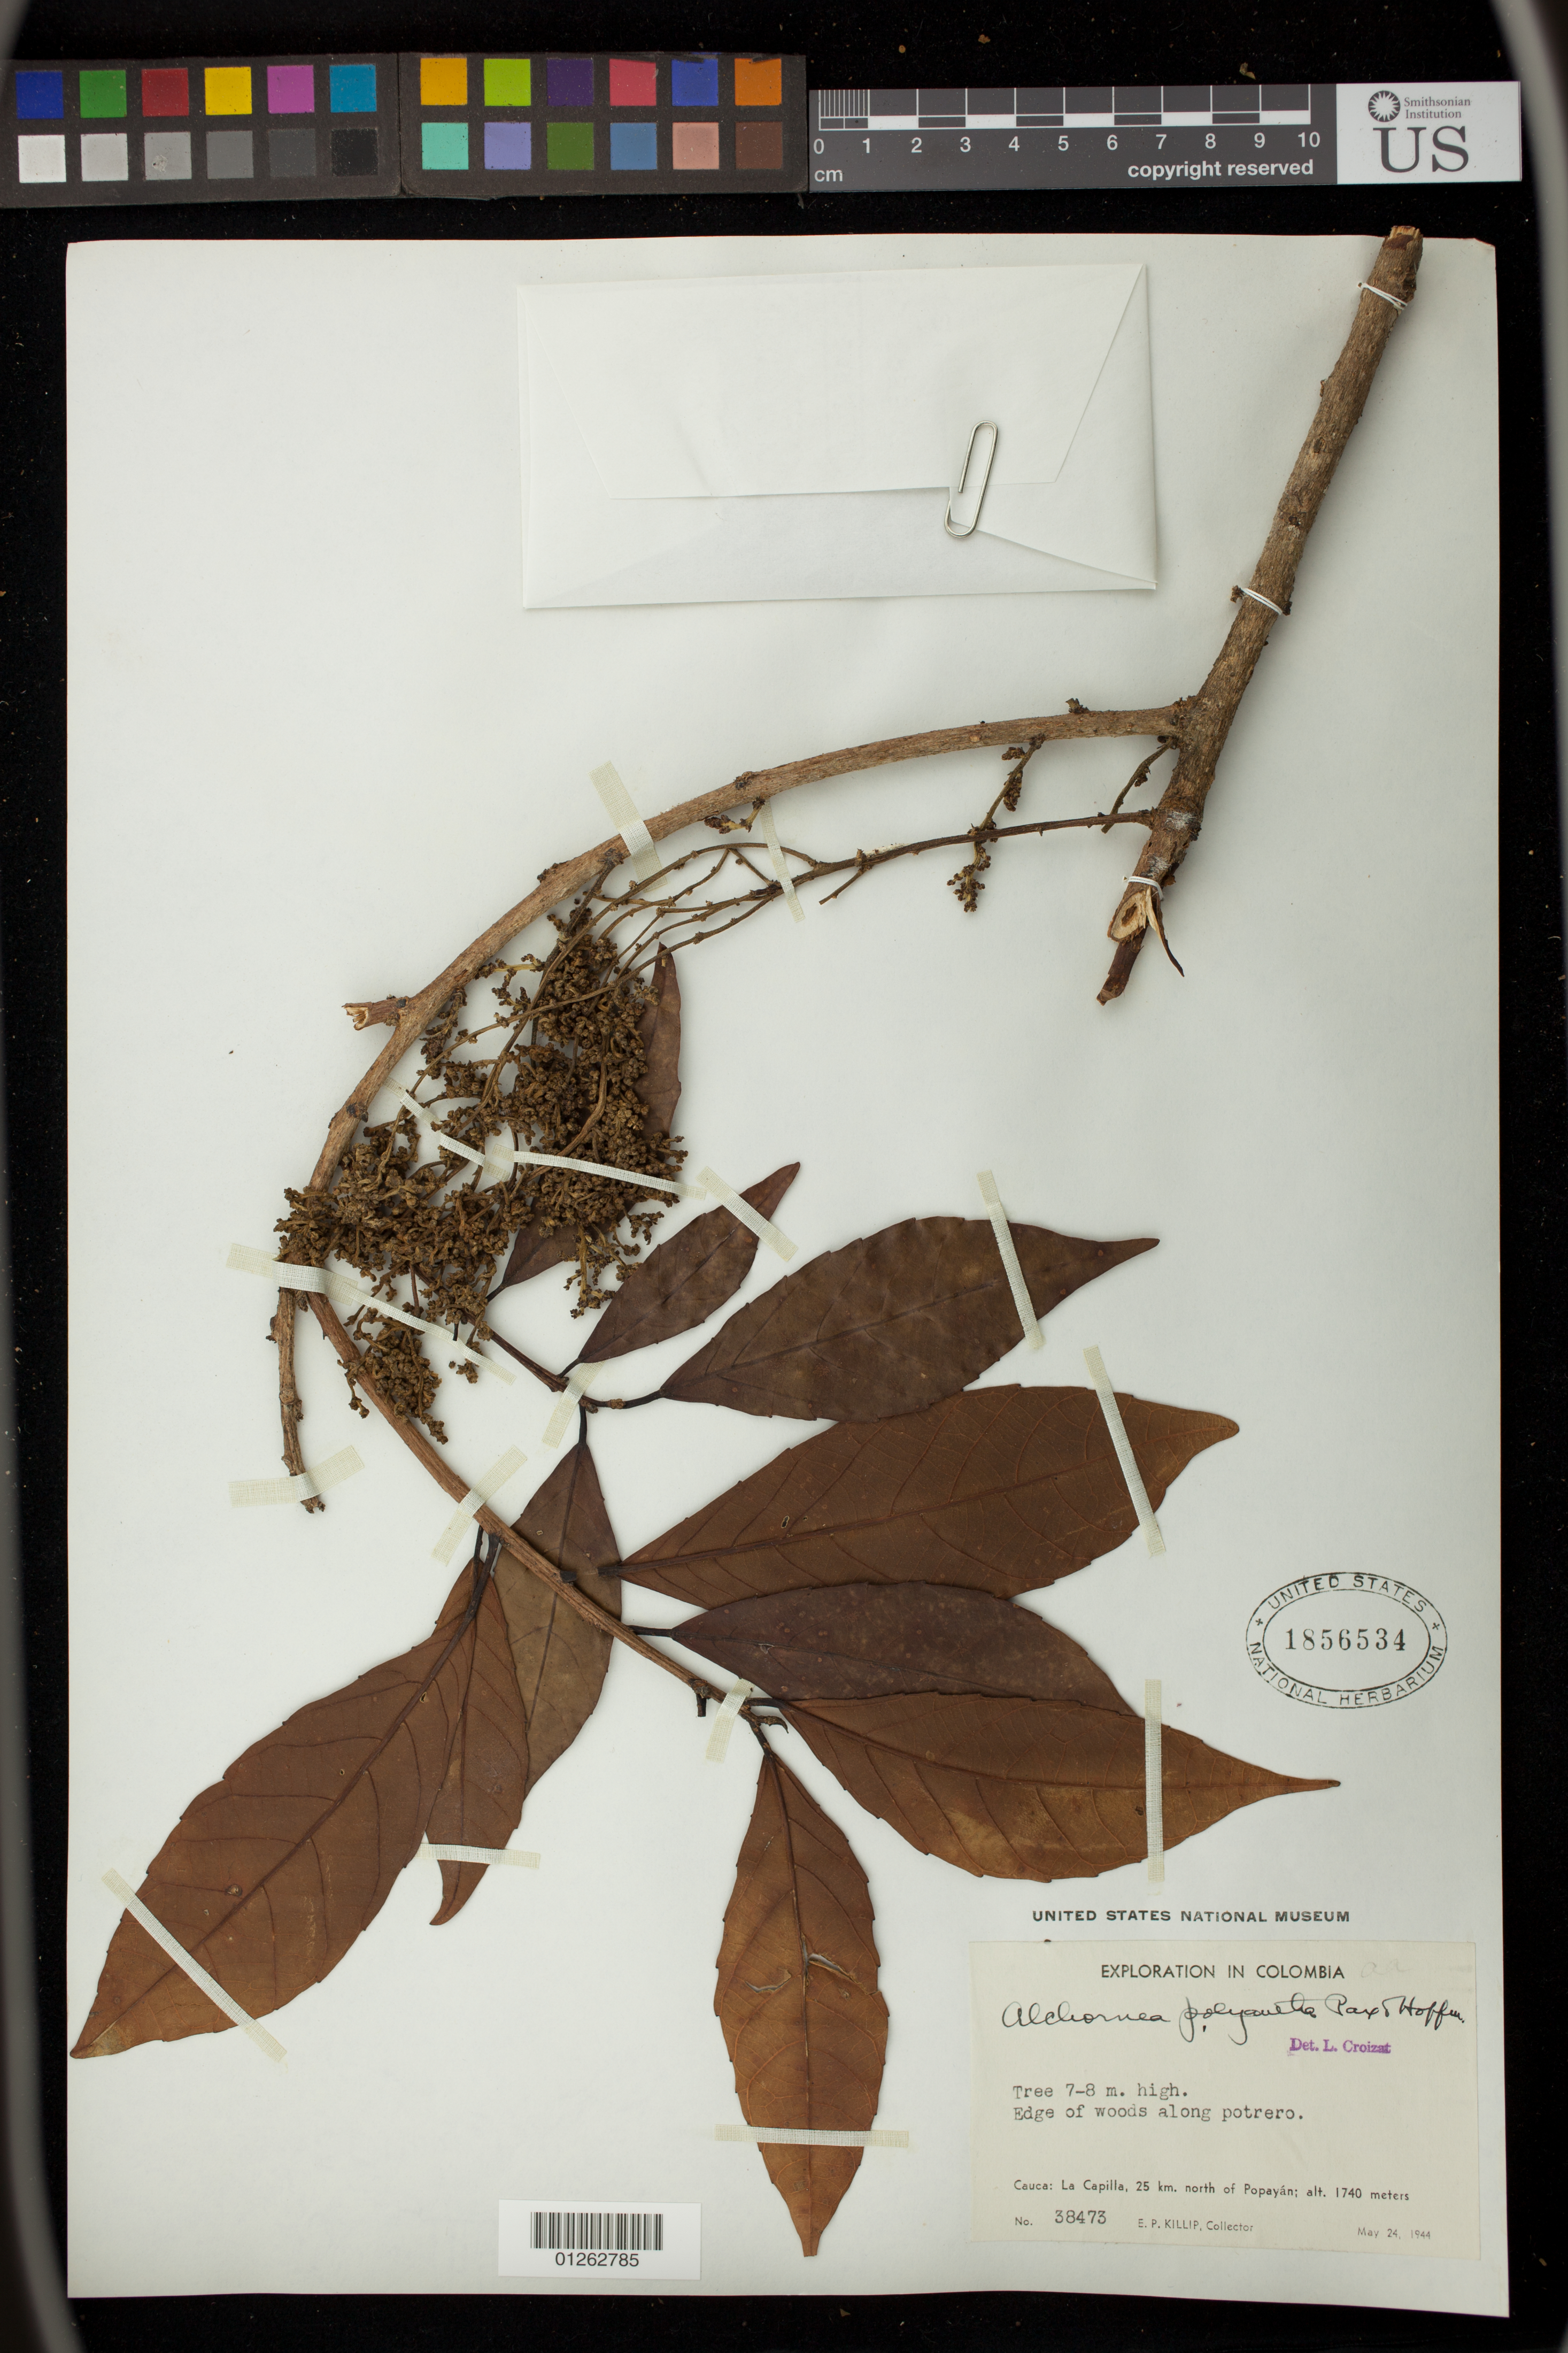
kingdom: Plantae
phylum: Tracheophyta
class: Magnoliopsida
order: Malpighiales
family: Euphorbiaceae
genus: Alchornea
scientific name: Alchornea latifolia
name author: Sw.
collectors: E. P. Killip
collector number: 38473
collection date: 1944-05-24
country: Colombia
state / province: Cauca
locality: La Capilla, 25 km. north of Popayan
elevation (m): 1740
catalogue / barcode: US 1856534